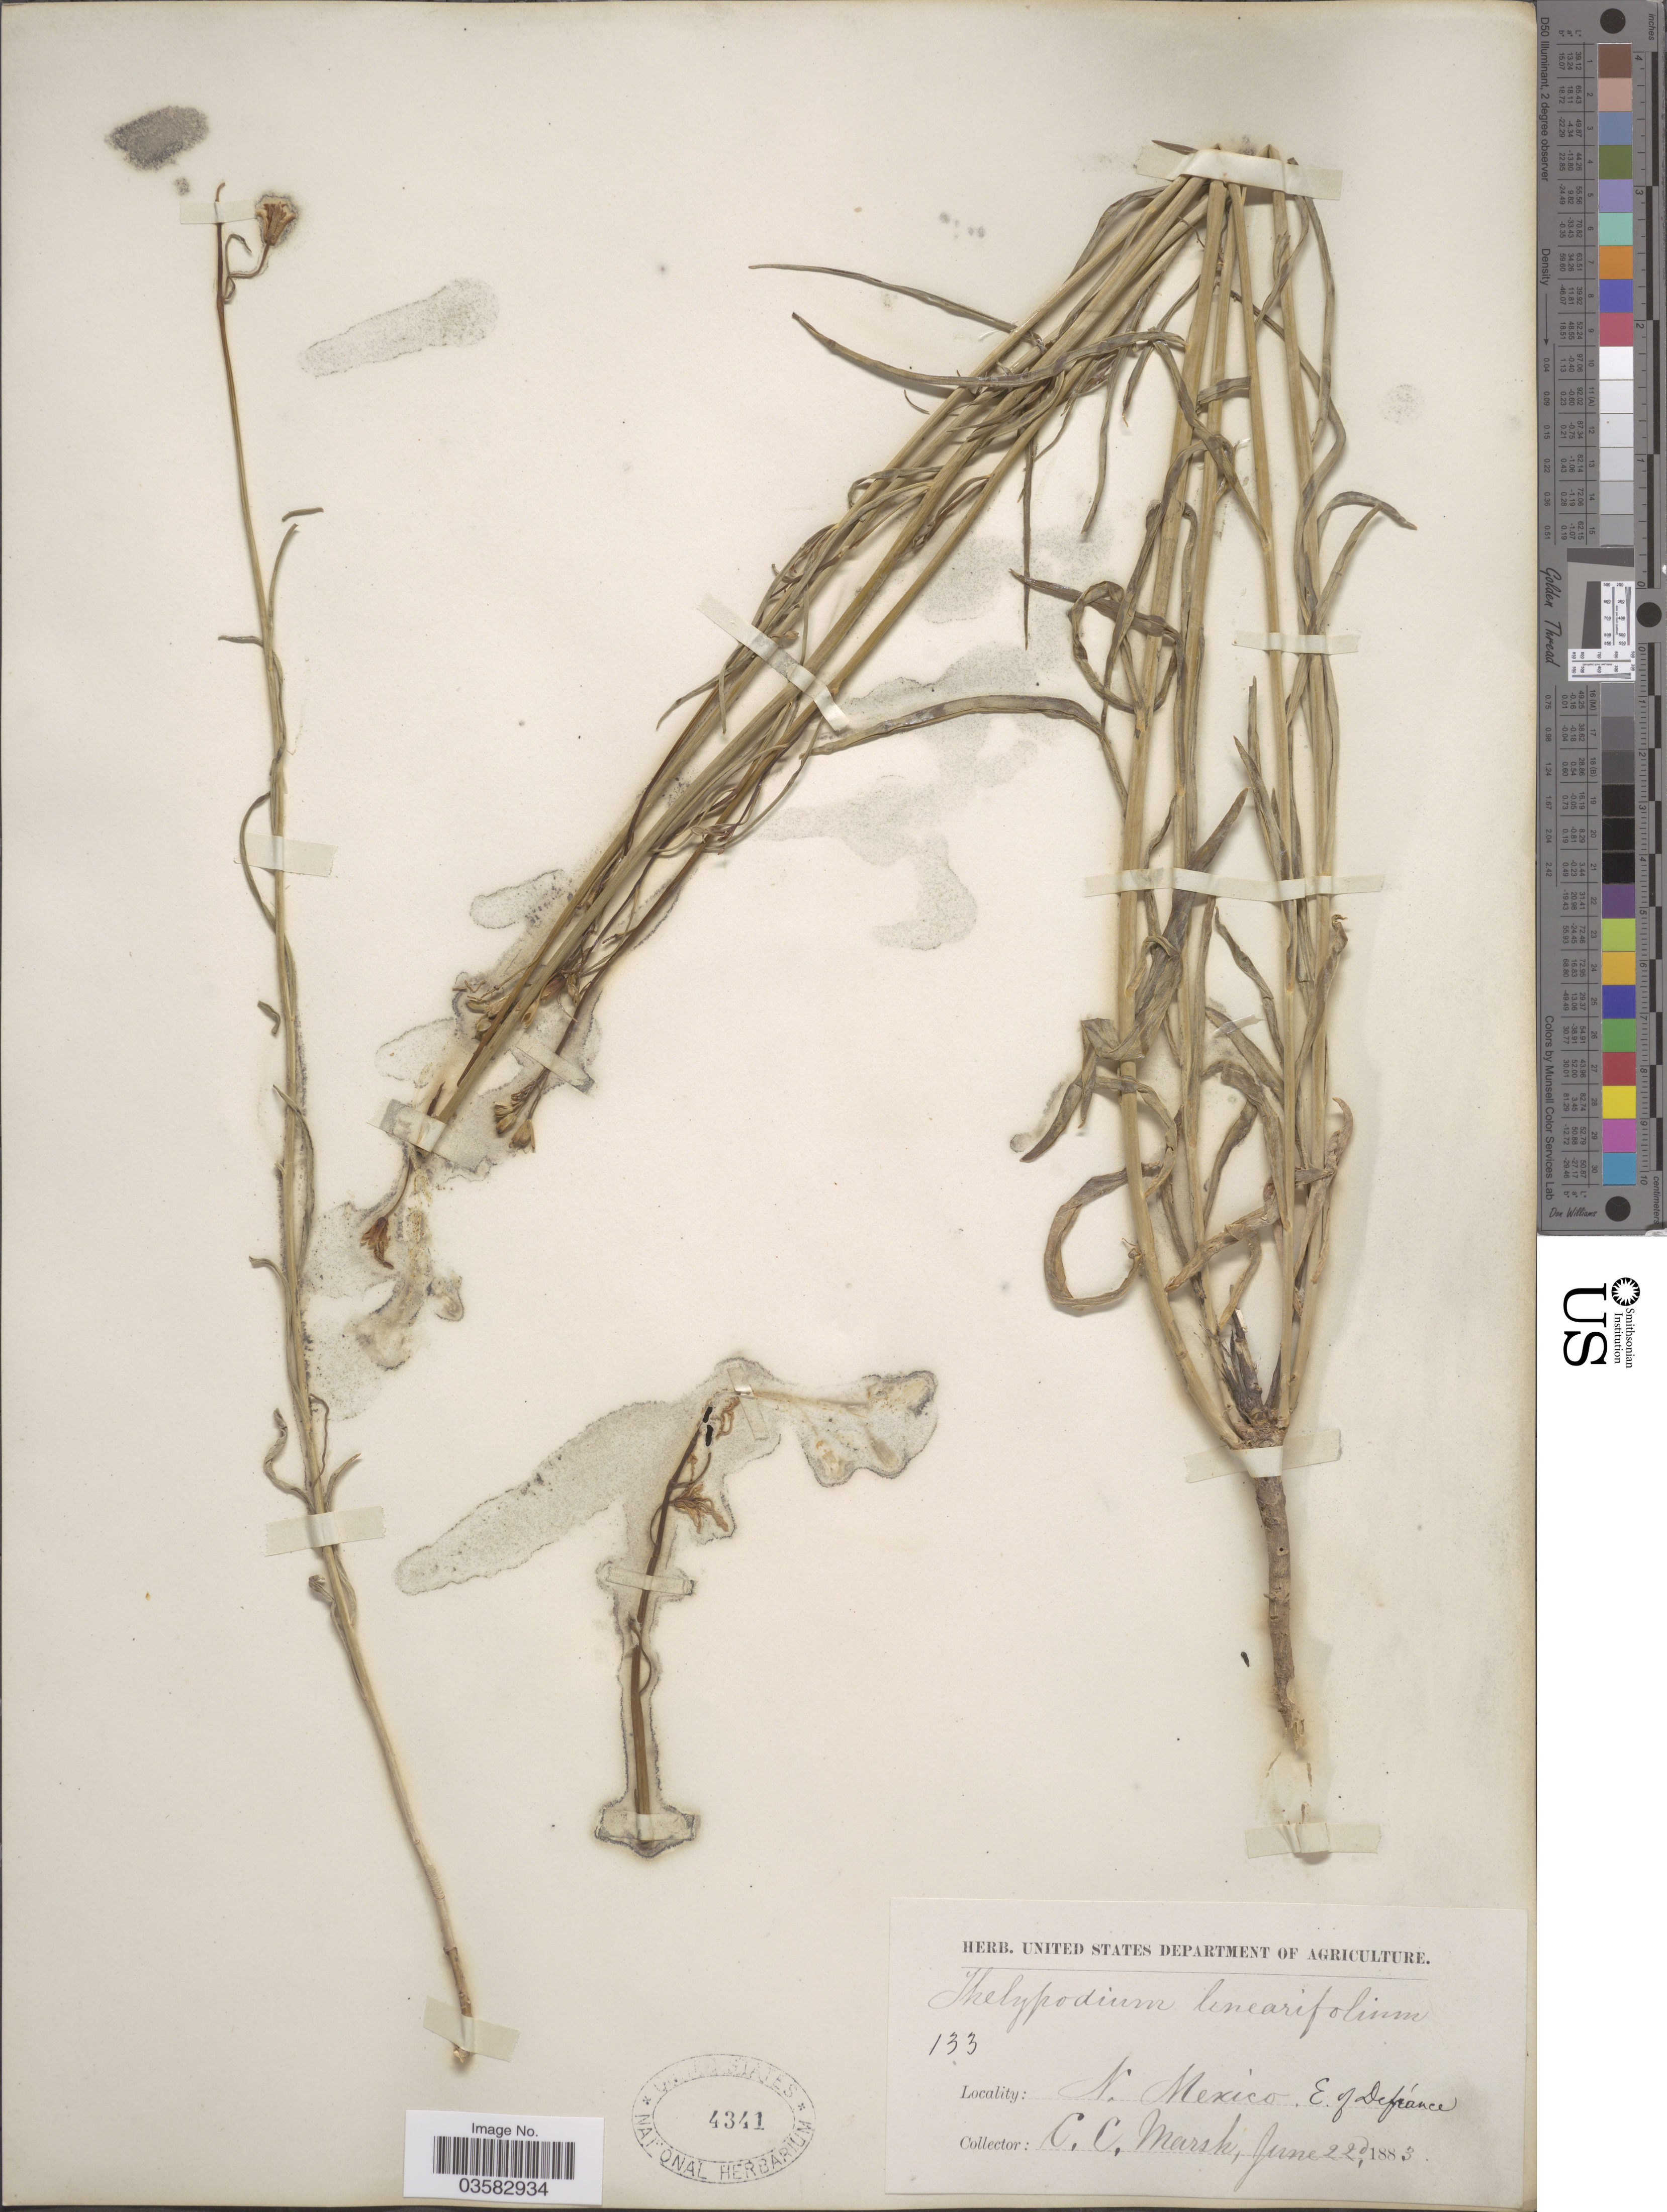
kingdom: Plantae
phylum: Tracheophyta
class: Magnoliopsida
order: Brassicales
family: Brassicaceae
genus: Sisymbrium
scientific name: Sisymbrium linearifolium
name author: (A. Gray) Payson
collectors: C. C. Marsh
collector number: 133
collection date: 1883-06-22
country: United States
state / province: New Mexico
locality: E. of Defiance.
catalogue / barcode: US 4341